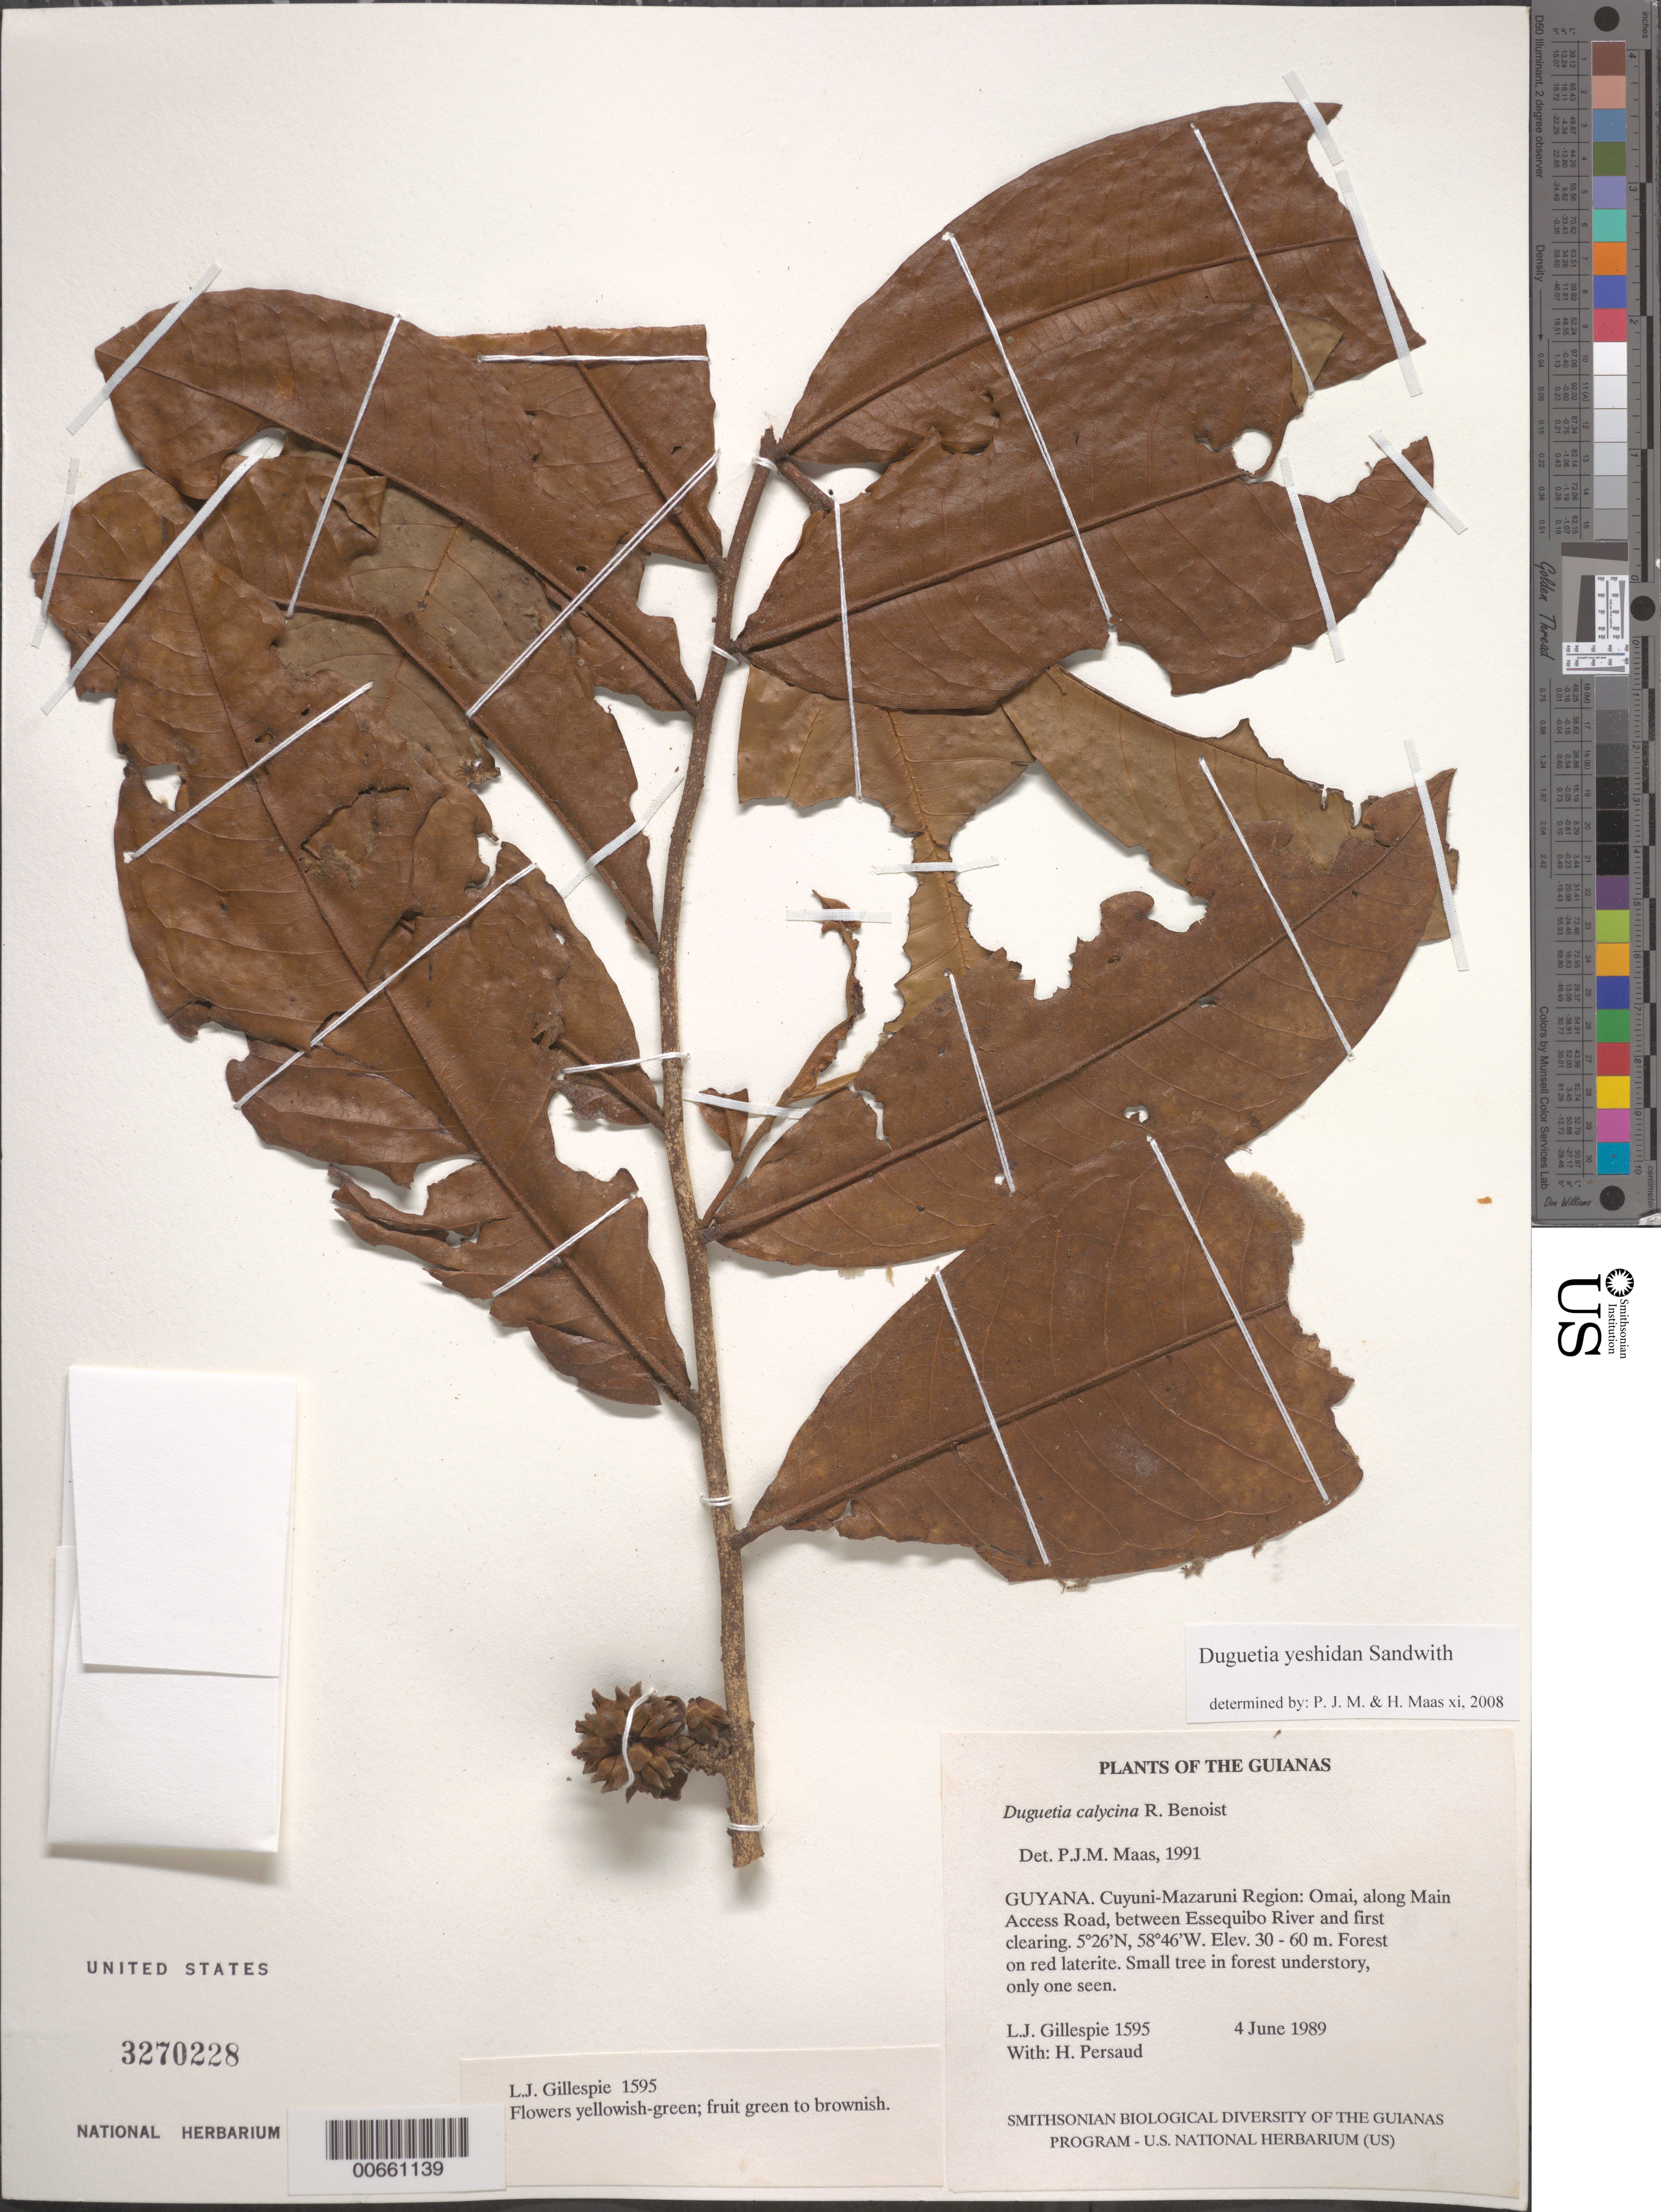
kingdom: Plantae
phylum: Tracheophyta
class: Magnoliopsida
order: Magnoliales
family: Annonaceae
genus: Duguetia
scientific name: Duguetia yeshidan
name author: Sandwith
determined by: Maas, Paul J.; Maas, H.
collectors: L. J. Gillespie & H. Persaud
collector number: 1595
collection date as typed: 3 June 1989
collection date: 1989-06-03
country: Guyana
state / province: Cuyuni-Mazaruni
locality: Omai, along Main Access Road, between Essequibo River and first clearing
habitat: Forest on red laterite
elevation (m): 30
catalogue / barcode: US 3270228